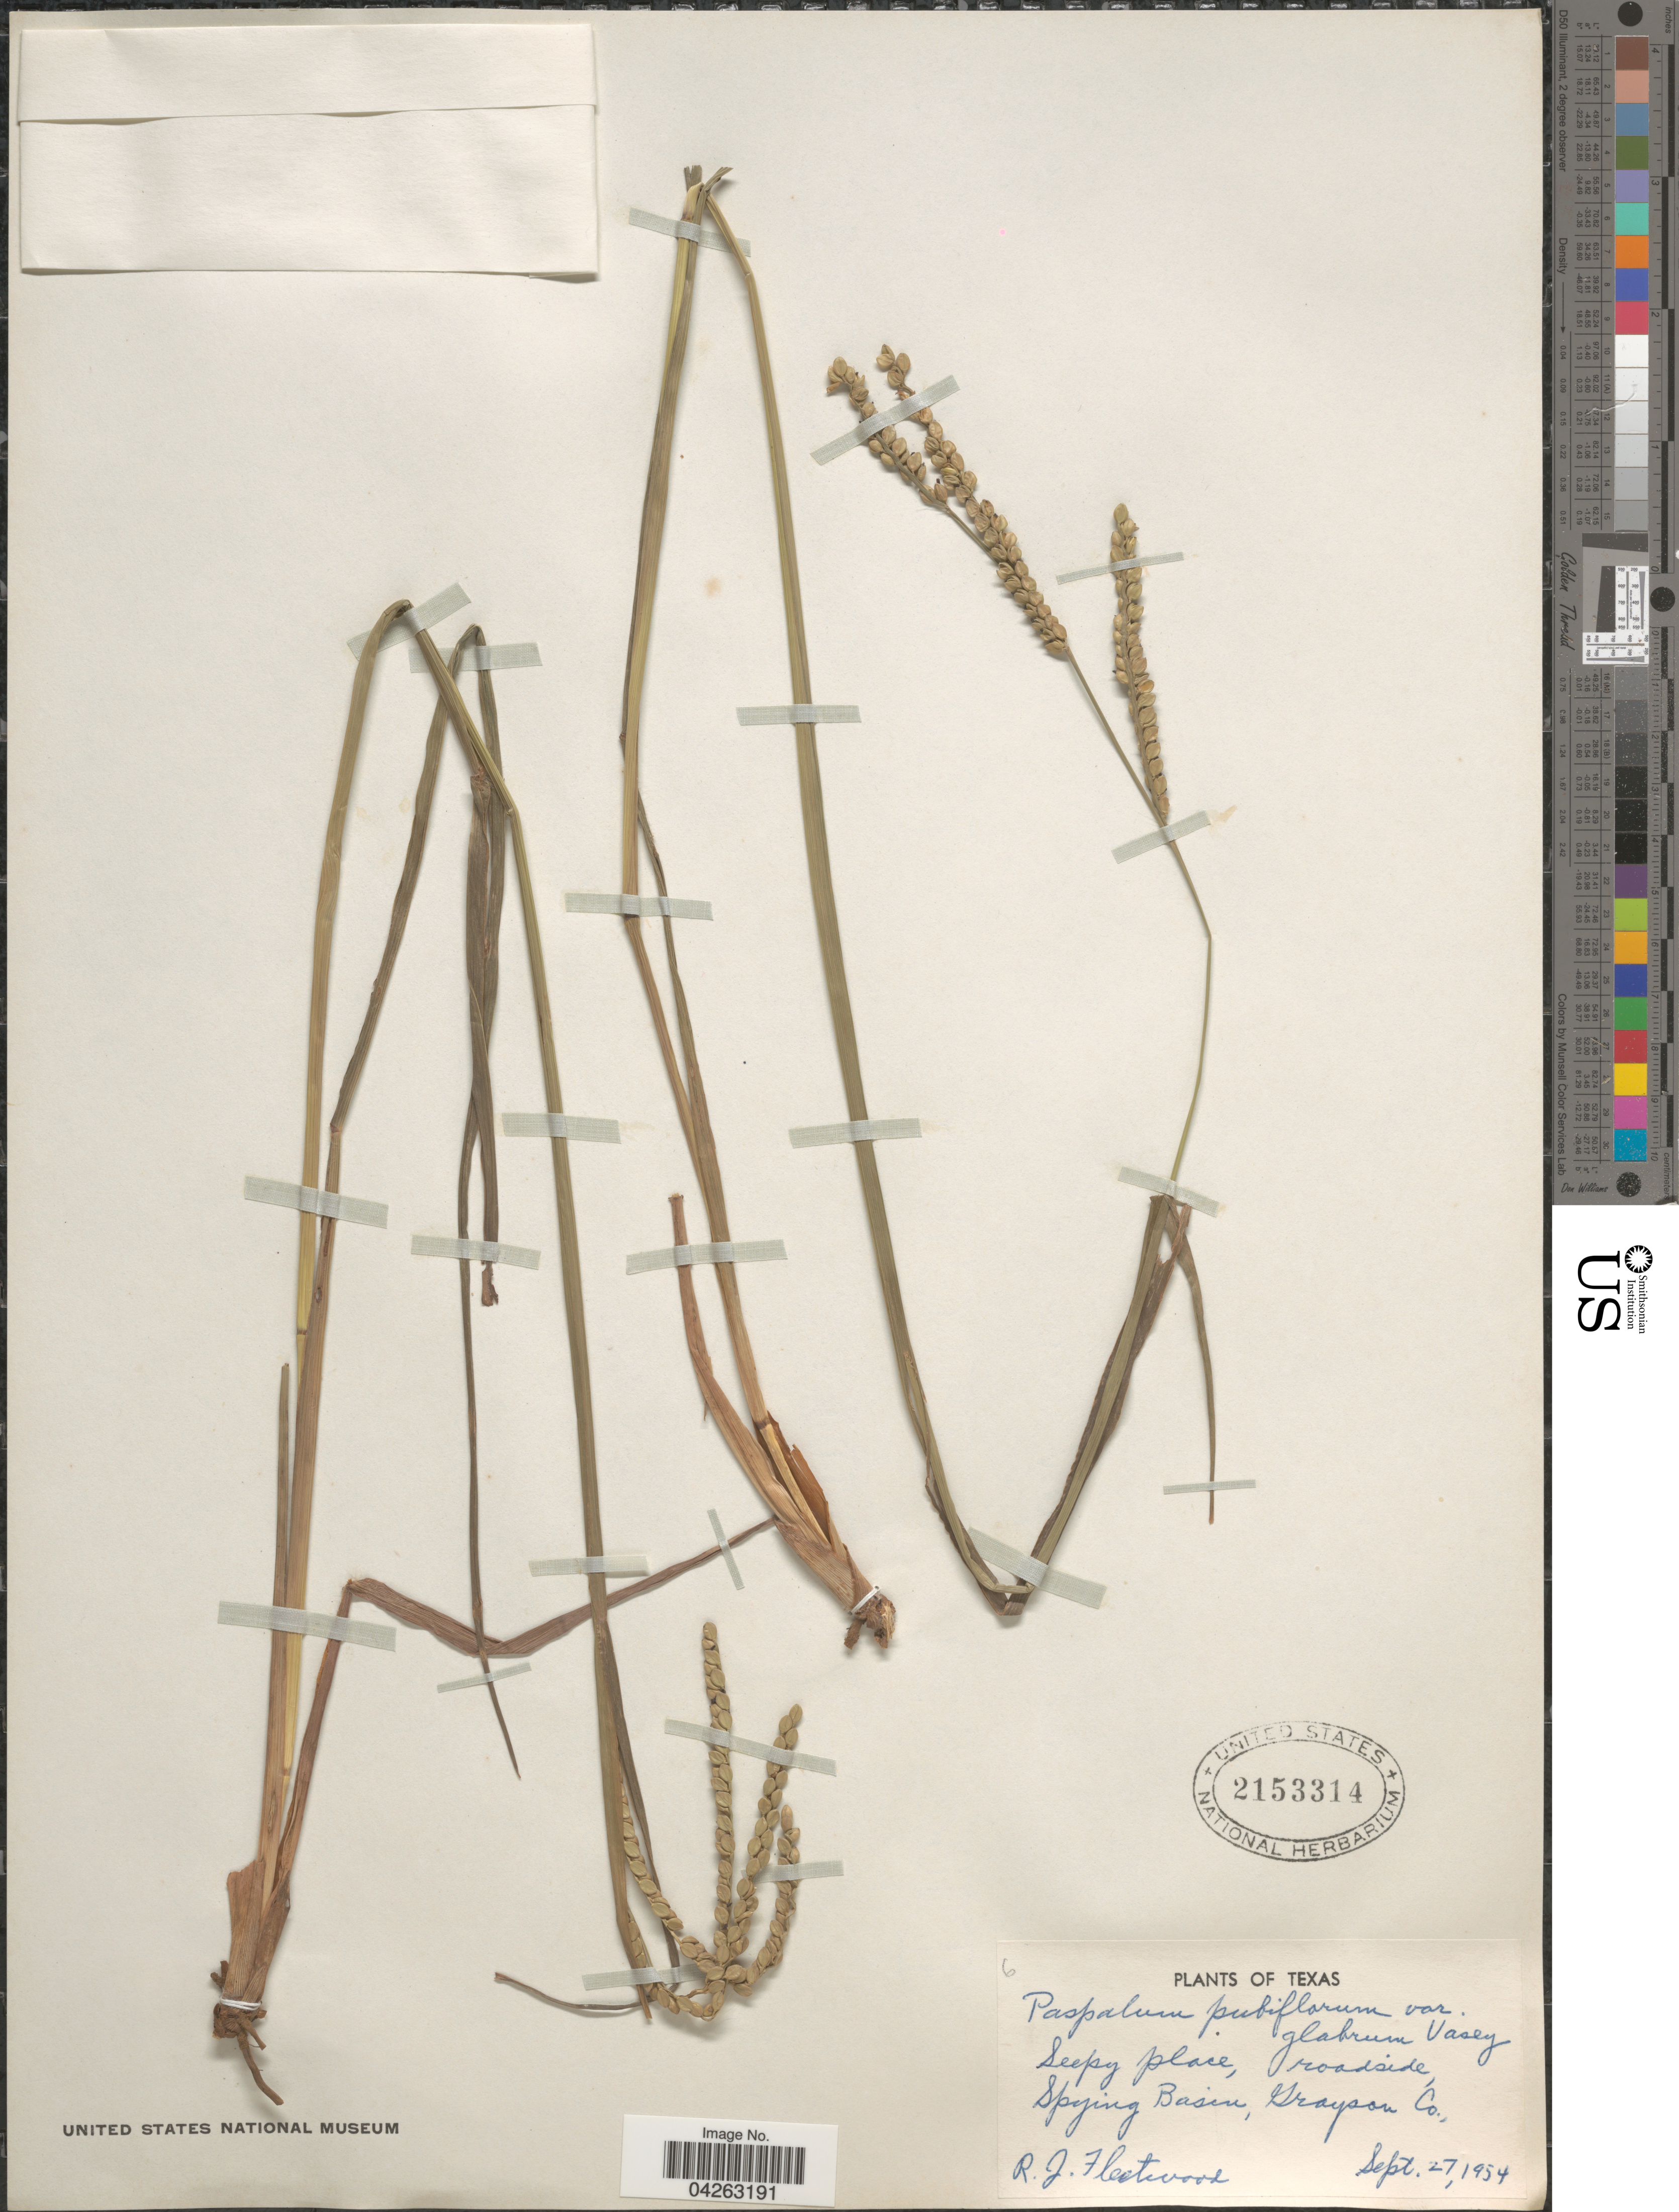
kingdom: Plantae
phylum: Tracheophyta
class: Liliopsida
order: Poales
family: Poaceae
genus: Paspalum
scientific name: Paspalum pubiflorum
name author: Rupr. ex E. Fourn.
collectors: R. J. Fleetwood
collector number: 6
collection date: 1954-09-27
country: United States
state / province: Texas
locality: Seepy place, roadside Spying Basin, Grayson Co.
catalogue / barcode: US 2153314